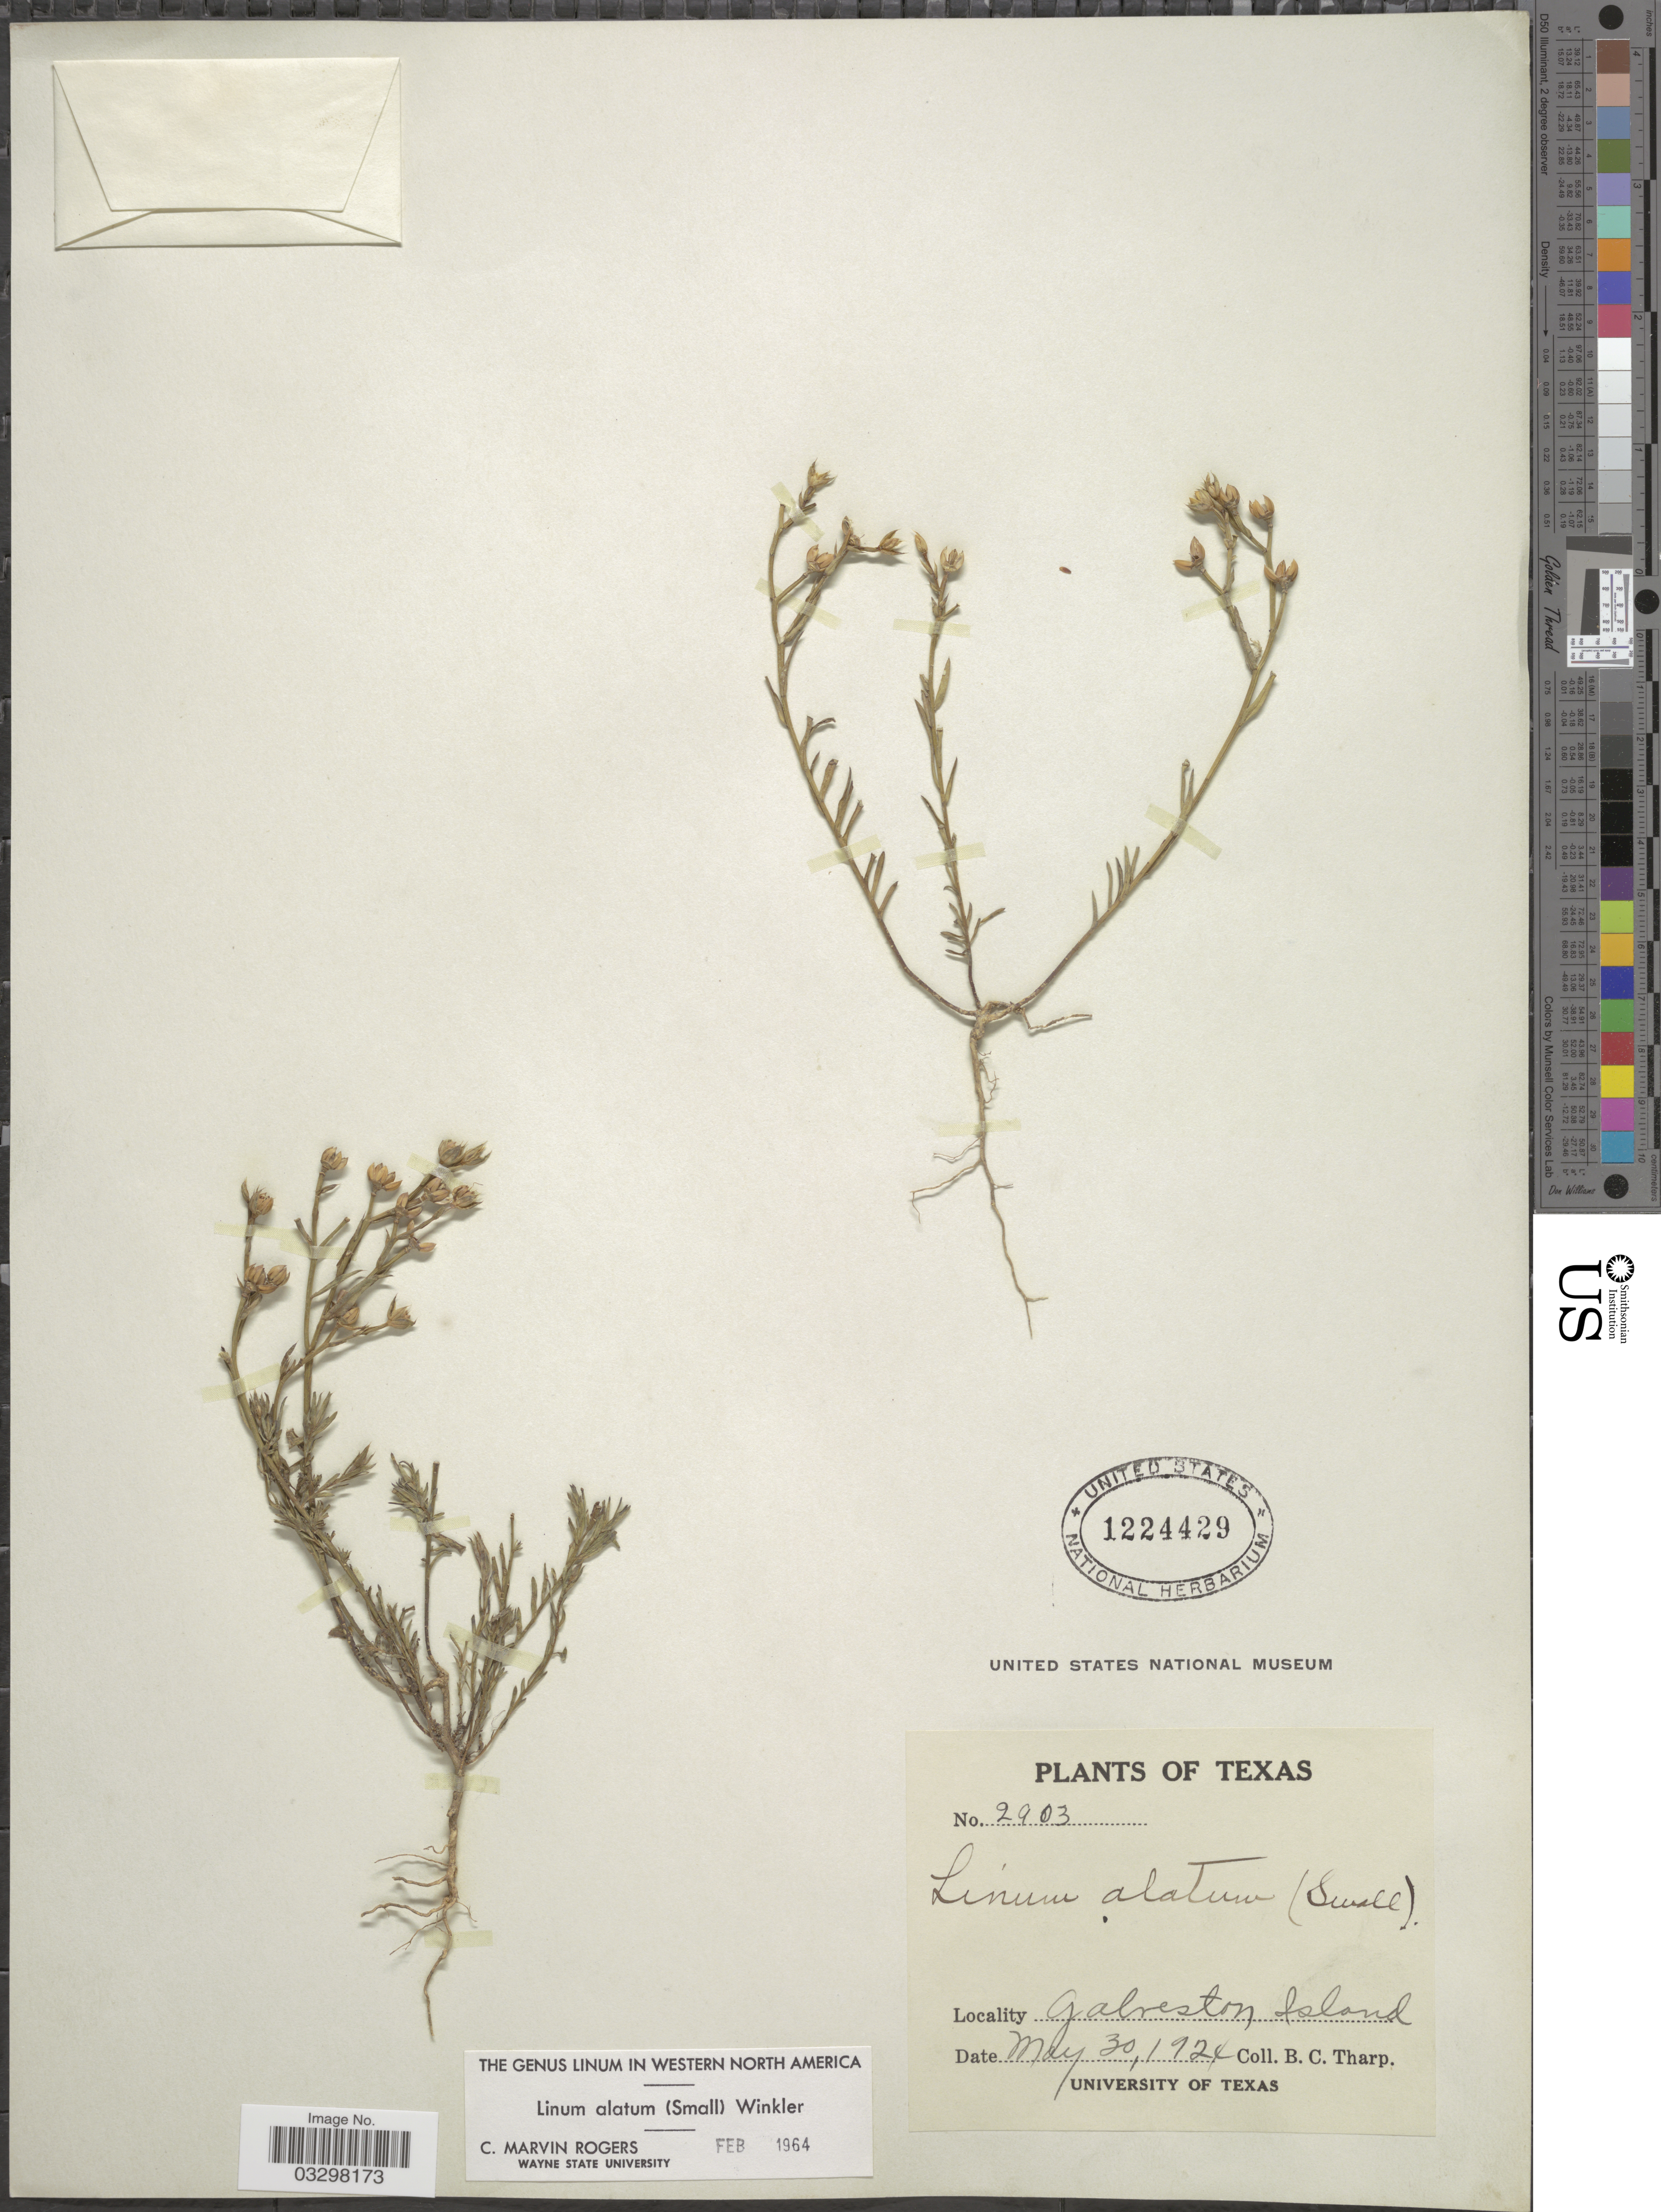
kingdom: Plantae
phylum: Tracheophyta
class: Magnoliopsida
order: Malpighiales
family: Linaceae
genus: Linum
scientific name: Linum alatum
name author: (Small) H.J.P. Winkl.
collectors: B. C. Tharp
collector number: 2903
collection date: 1924-05-30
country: United States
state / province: Texas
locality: Galveston Island.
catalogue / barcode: US 1224429